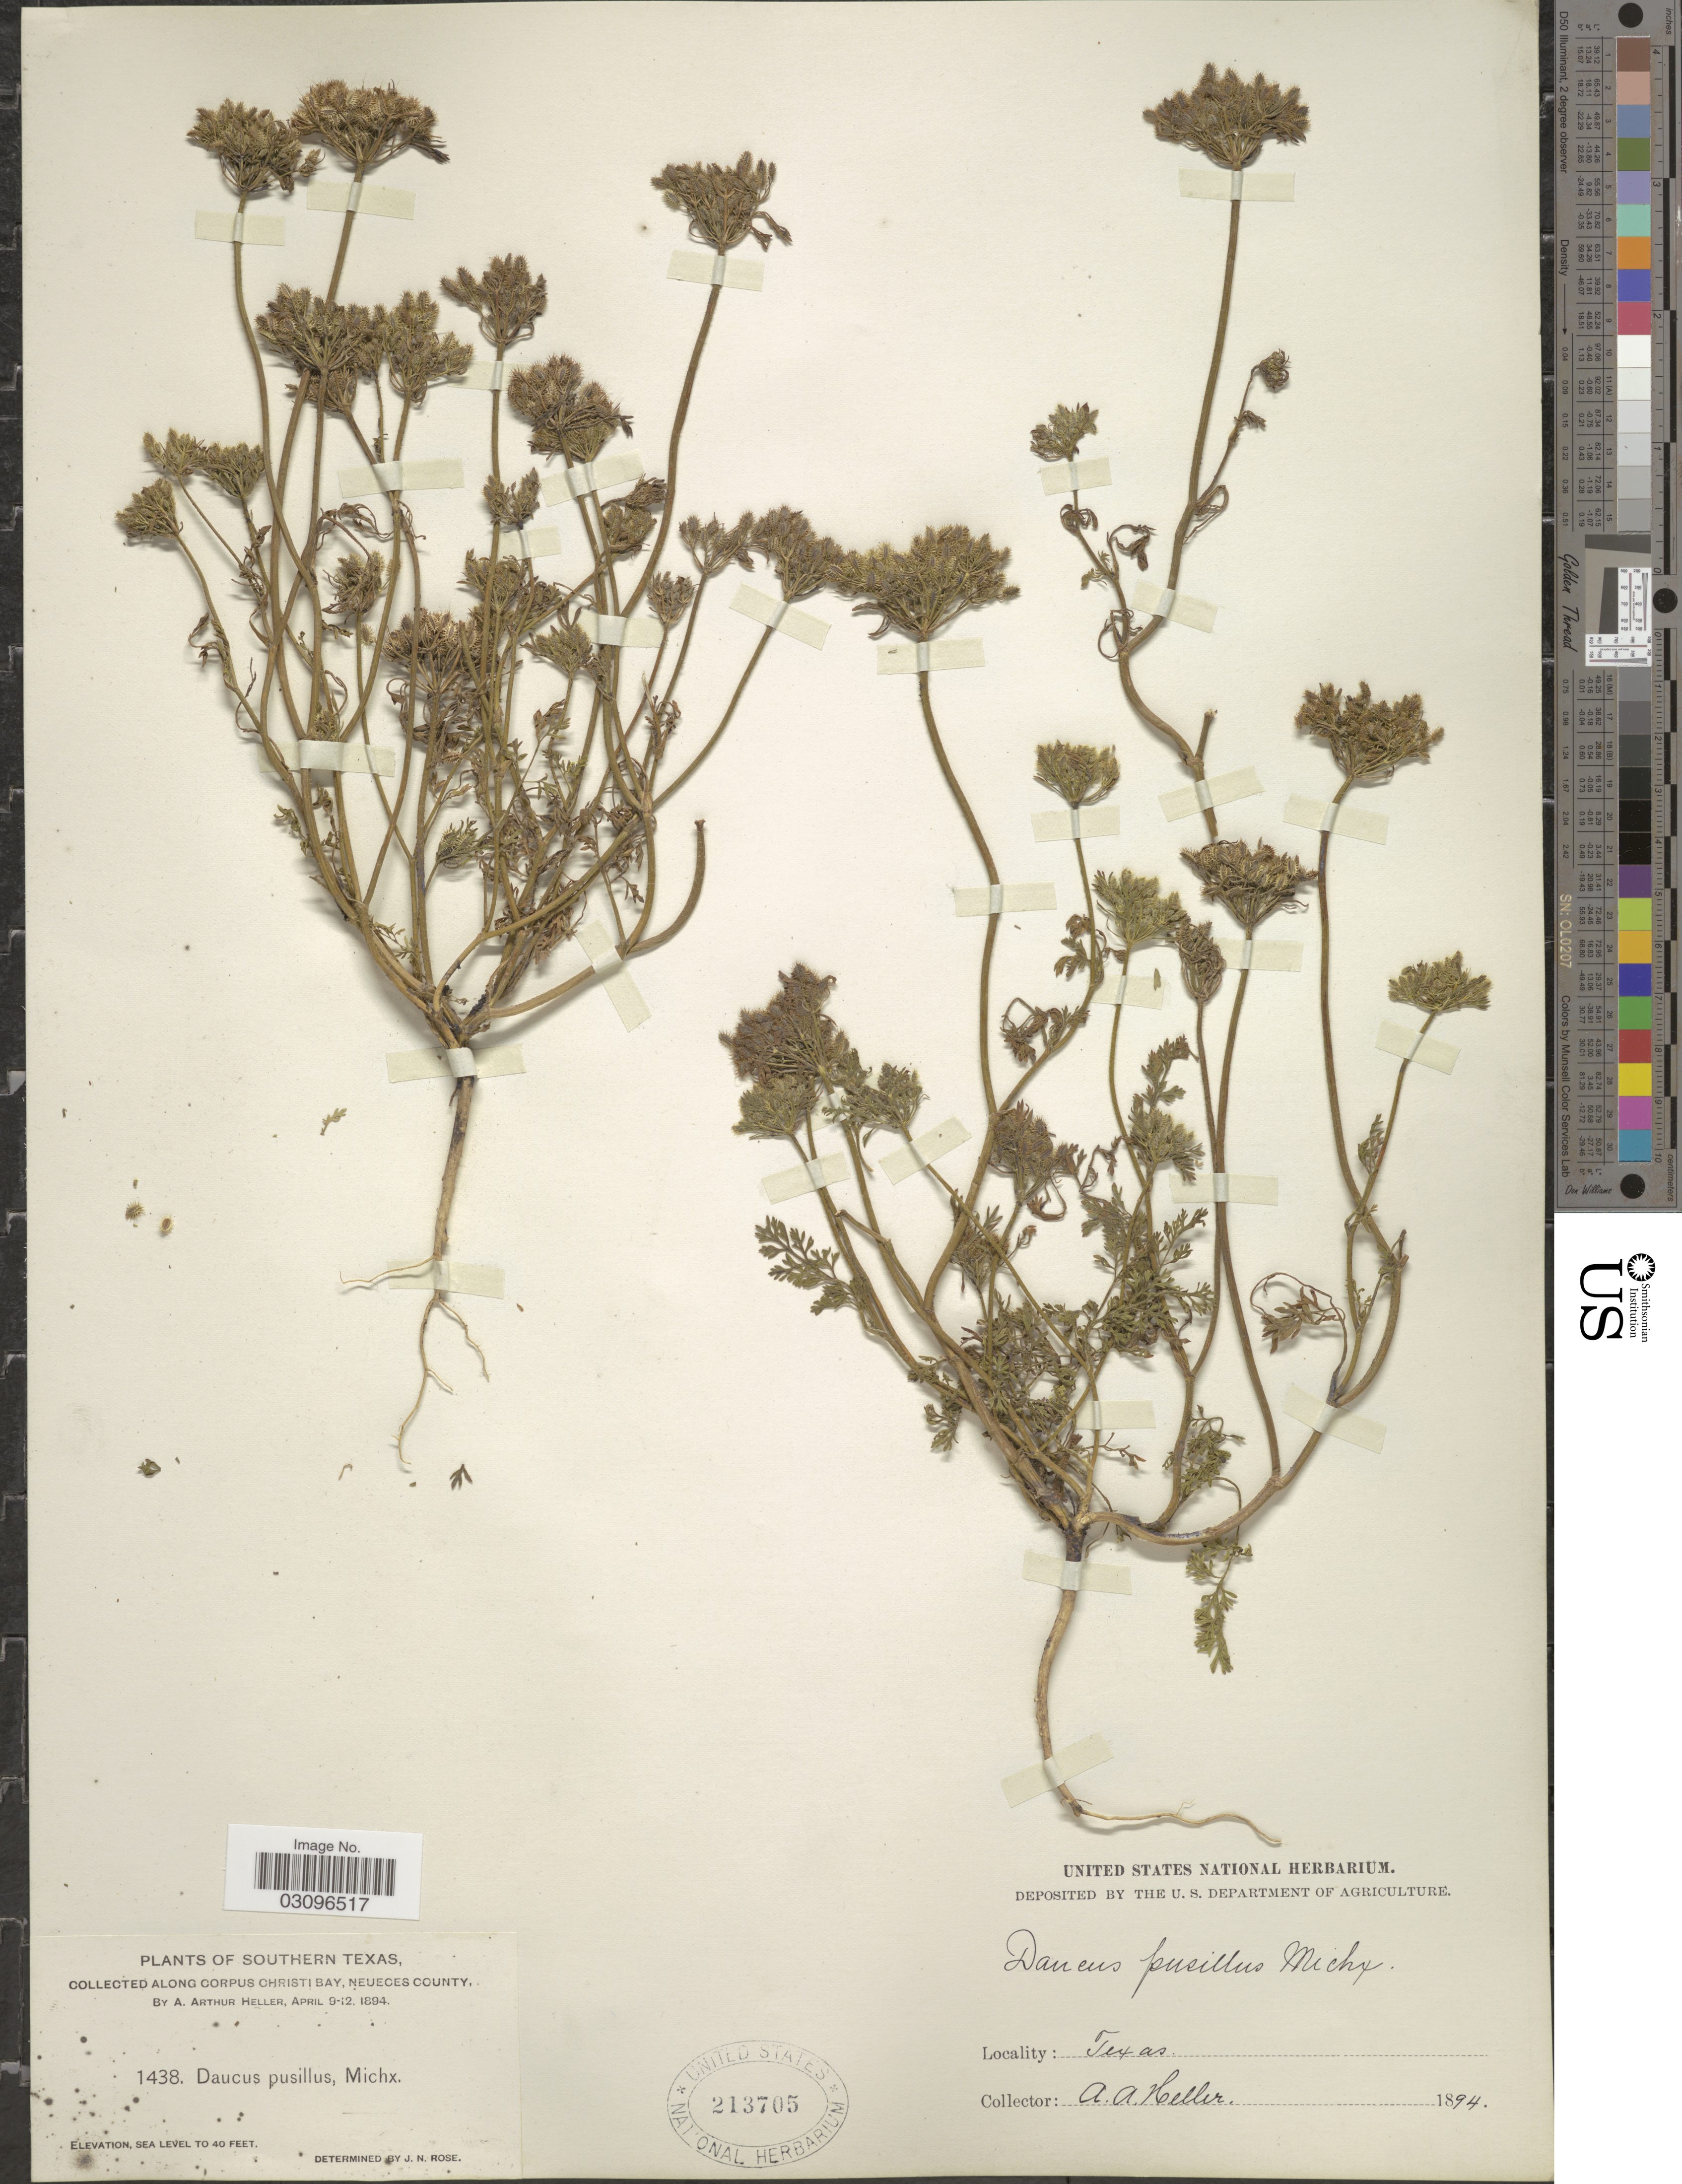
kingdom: Plantae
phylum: Tracheophyta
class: Magnoliopsida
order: Apiales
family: Apiaceae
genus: Daucus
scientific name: Daucus pusillus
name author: Michx.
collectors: A. A. Heller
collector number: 1438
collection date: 1894-04-09/1894-04-12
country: United States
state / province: Texas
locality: Southern Texas, Along Corpus Christi Bay, Neueces County.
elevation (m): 0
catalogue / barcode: US 213705